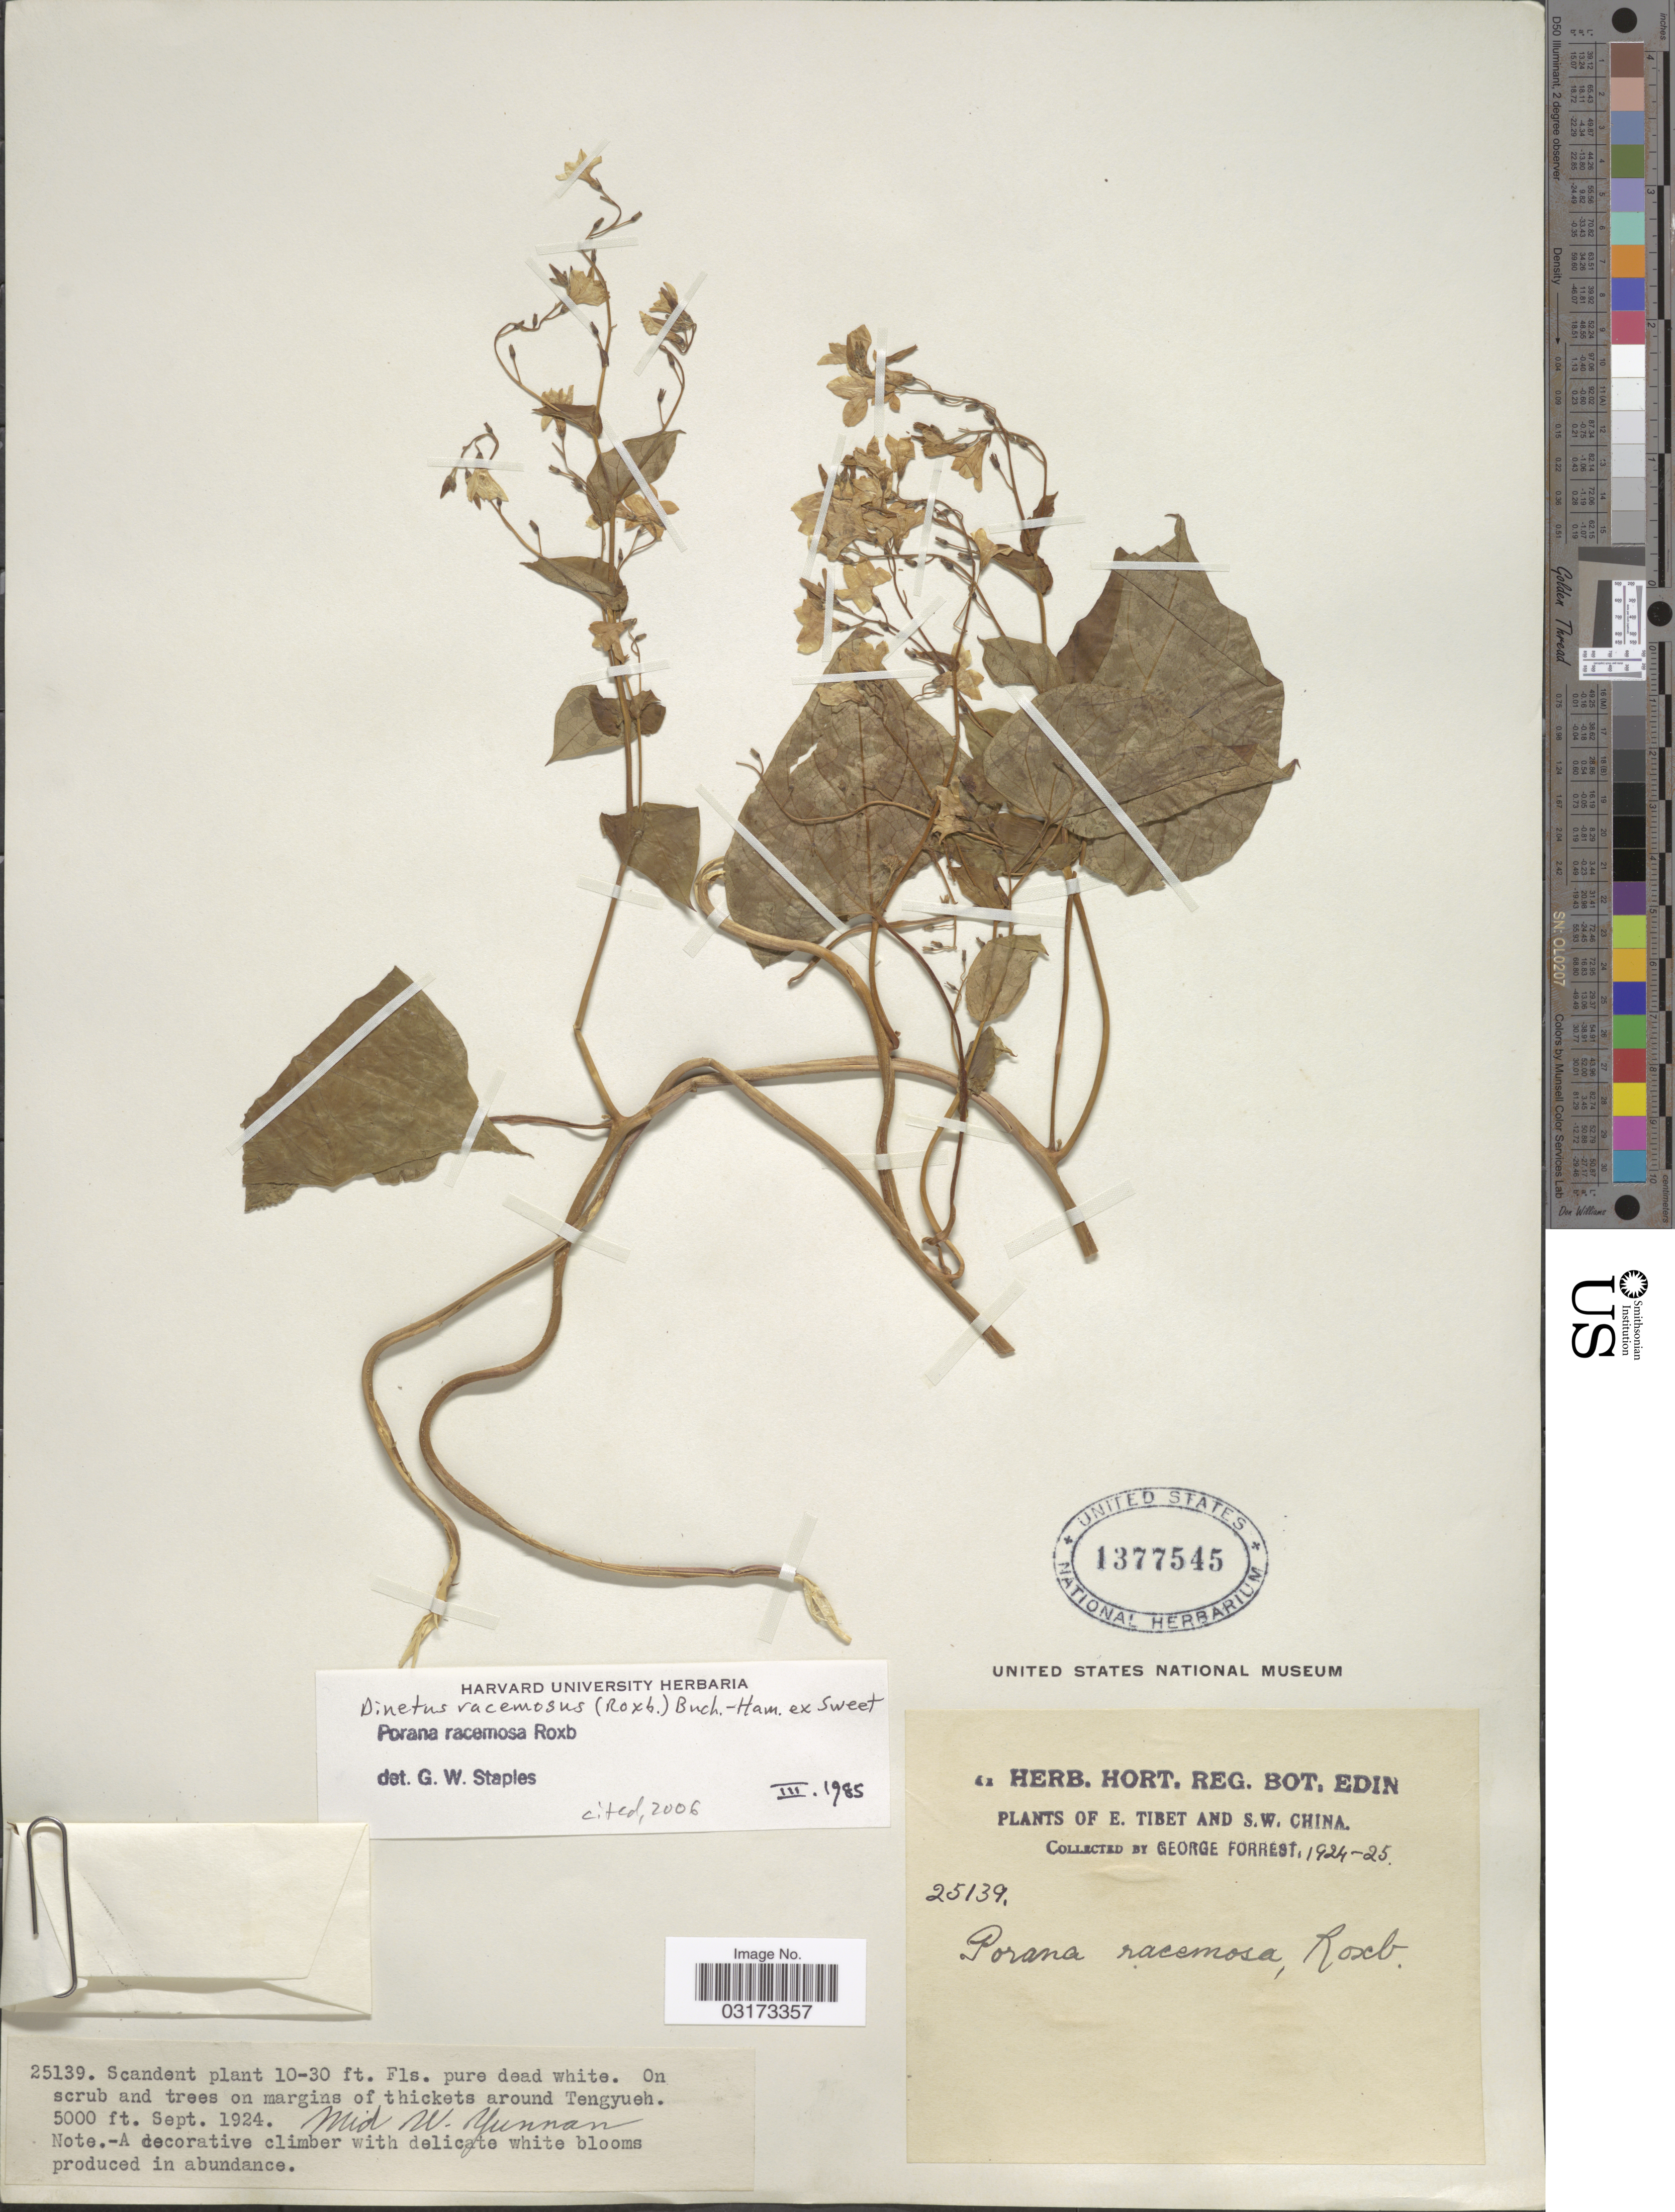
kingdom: Plantae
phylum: Tracheophyta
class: Magnoliopsida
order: Solanales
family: Convolvulaceae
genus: Dinetus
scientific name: Dinetus racemosus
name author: (Roxb.) Sweet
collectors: G. Forrest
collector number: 25139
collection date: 1924-09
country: China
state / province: Yunnan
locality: S.W. China. Around Tengyueh. Mid W. Yunnan.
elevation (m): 1524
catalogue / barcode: US 1377545